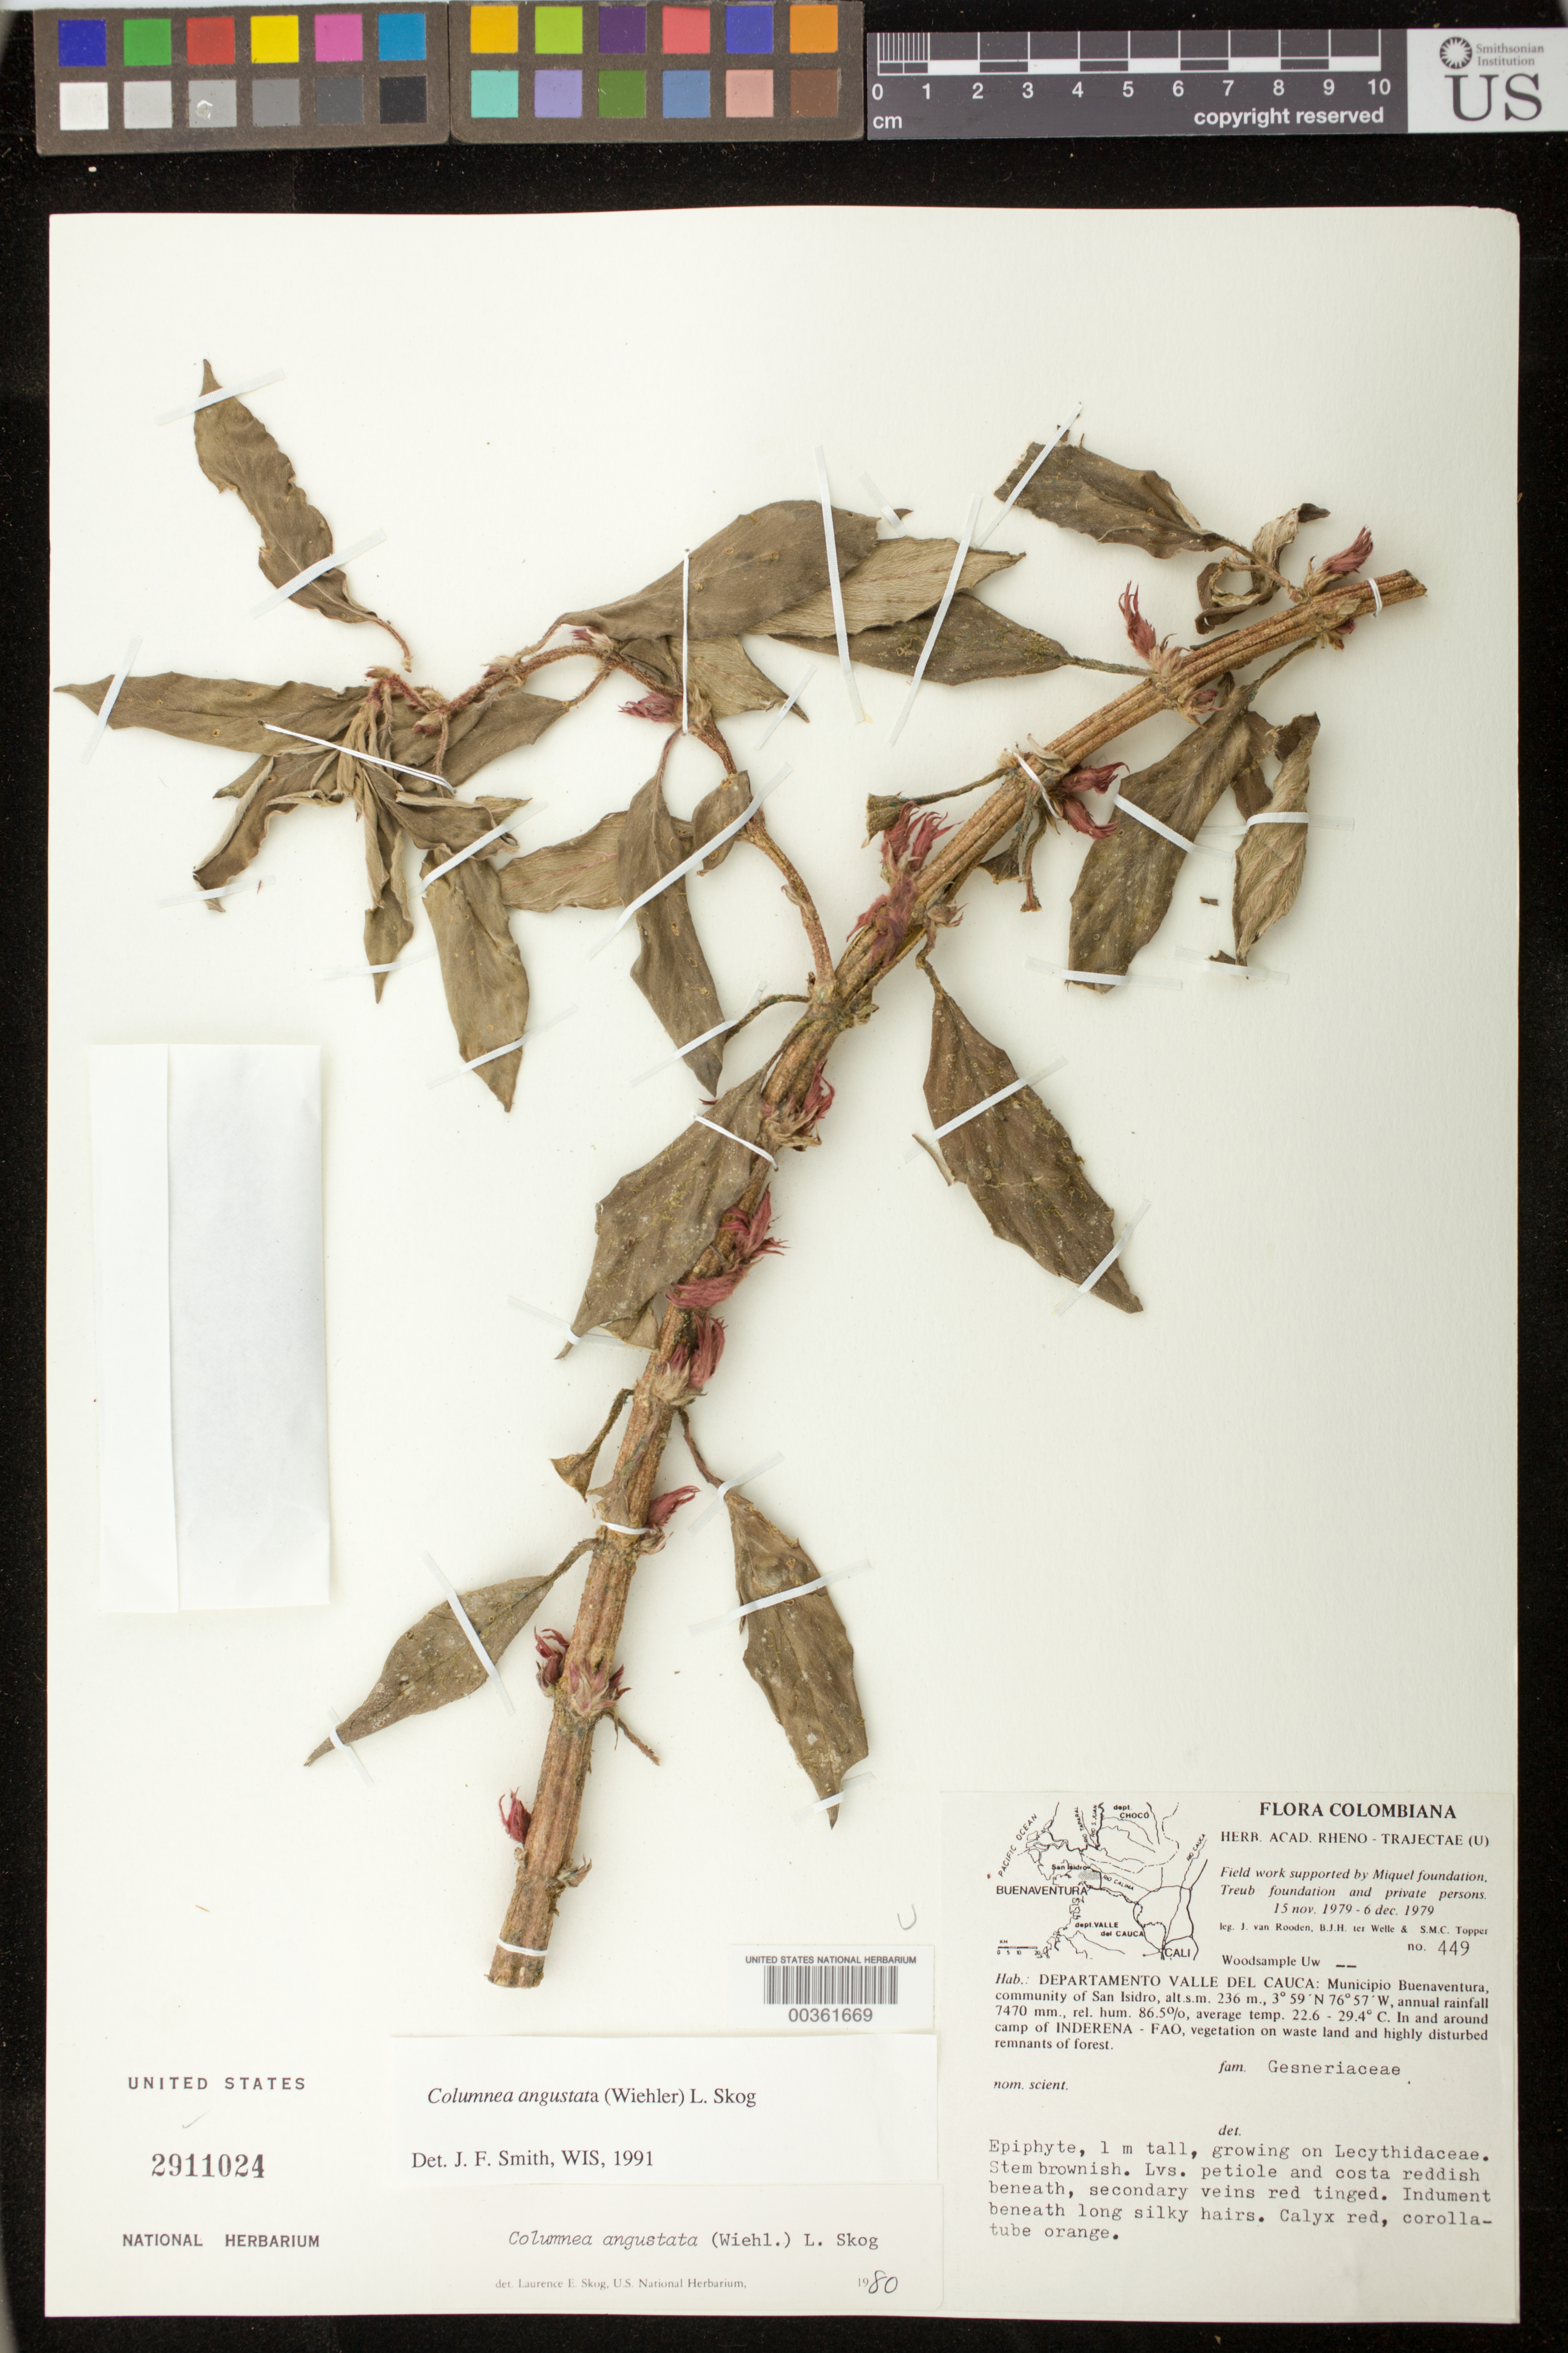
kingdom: Plantae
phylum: Tracheophyta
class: Magnoliopsida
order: Lamiales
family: Gesneriaceae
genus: Columnea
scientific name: Columnea angustata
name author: (Wiehler) L.E. Skog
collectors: J. Van Rooden, B. Welle & -. Topper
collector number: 449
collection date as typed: Nov-Dec 1979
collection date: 1979-11/1979-12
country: Colombia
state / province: Valle del Cauca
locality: Mpio. Buenaventura, community of San Isidro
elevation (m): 236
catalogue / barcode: US 2911024